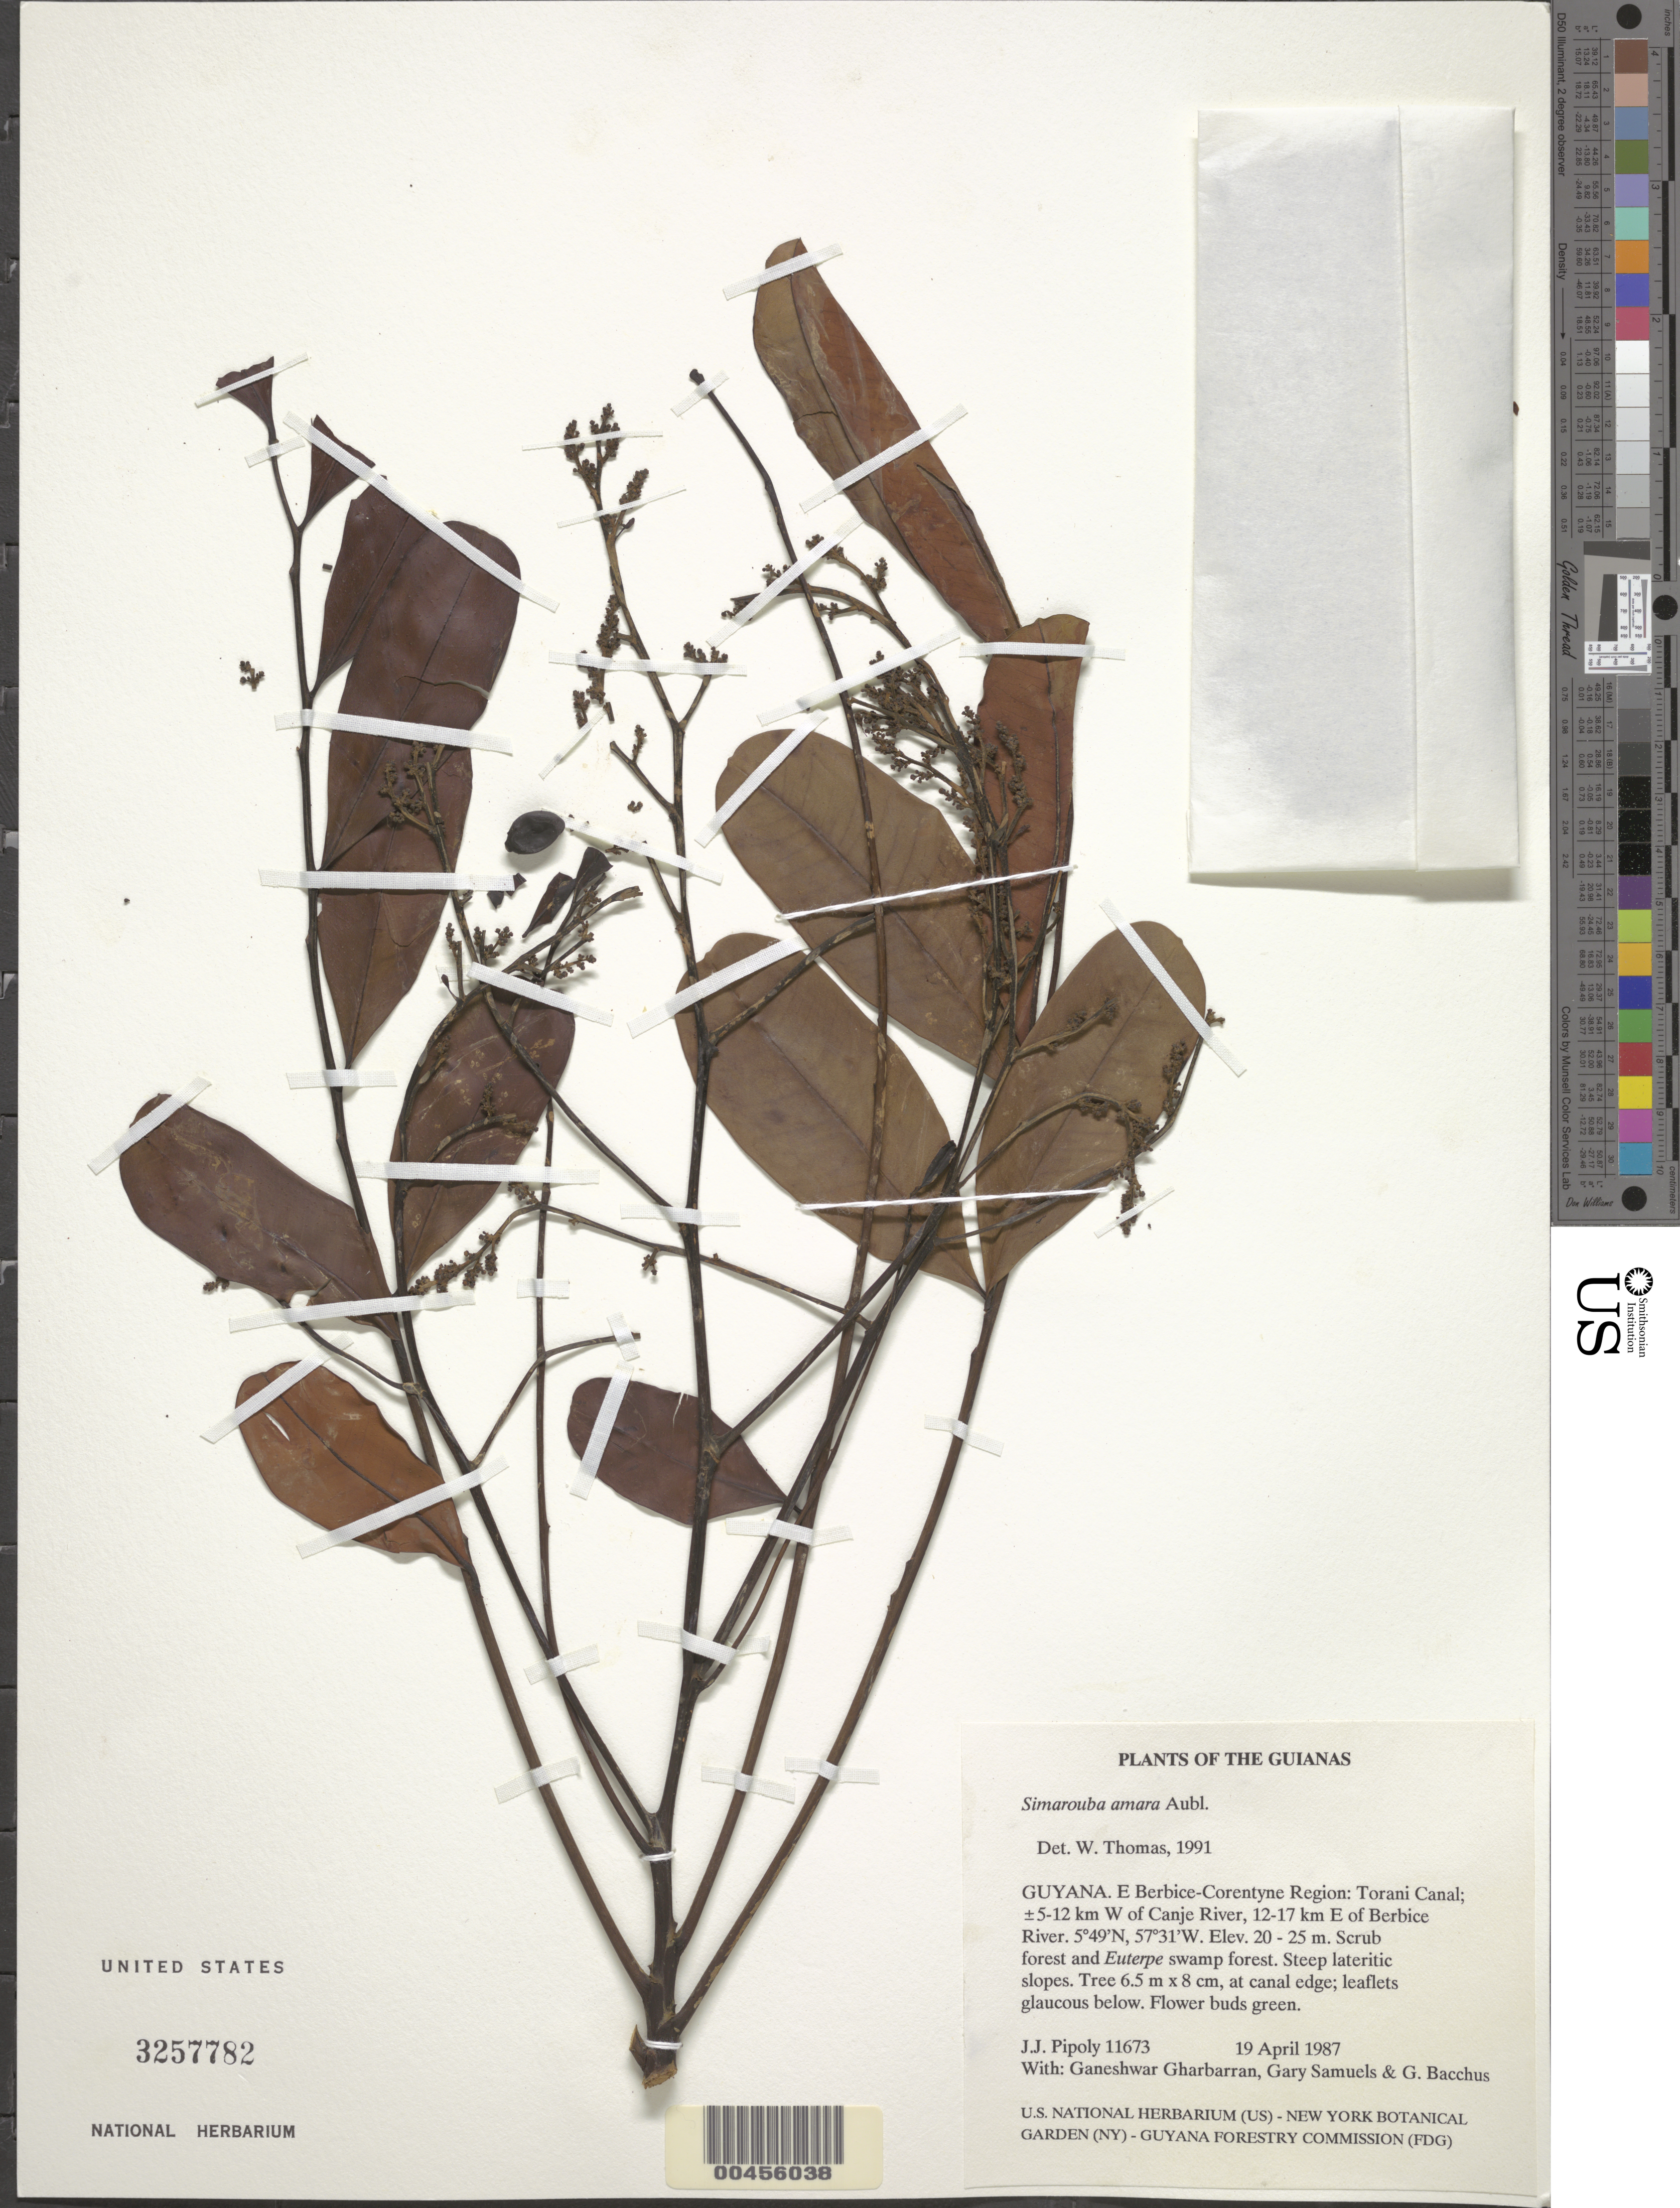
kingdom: Plantae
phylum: Tracheophyta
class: Magnoliopsida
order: Sapindales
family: Simaroubaceae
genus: Simarouba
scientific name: Simarouba amara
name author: Aubl.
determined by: Thomas, W. W., (NY), New York Botanical Garden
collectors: J. J. Pipoly, G. Gharbarran, G. Samuels & G. Bacchus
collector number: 11673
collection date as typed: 19 April 1987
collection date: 1987-04-19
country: Guyana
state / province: E. Berbice-Corentyne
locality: Torani Canal; ±5-12 km W of Canje River, 12-17 km E of Berbice River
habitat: Scrub forest and Euterpe Swamp forestSteep lateritic slopes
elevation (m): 20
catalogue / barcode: US 3257782